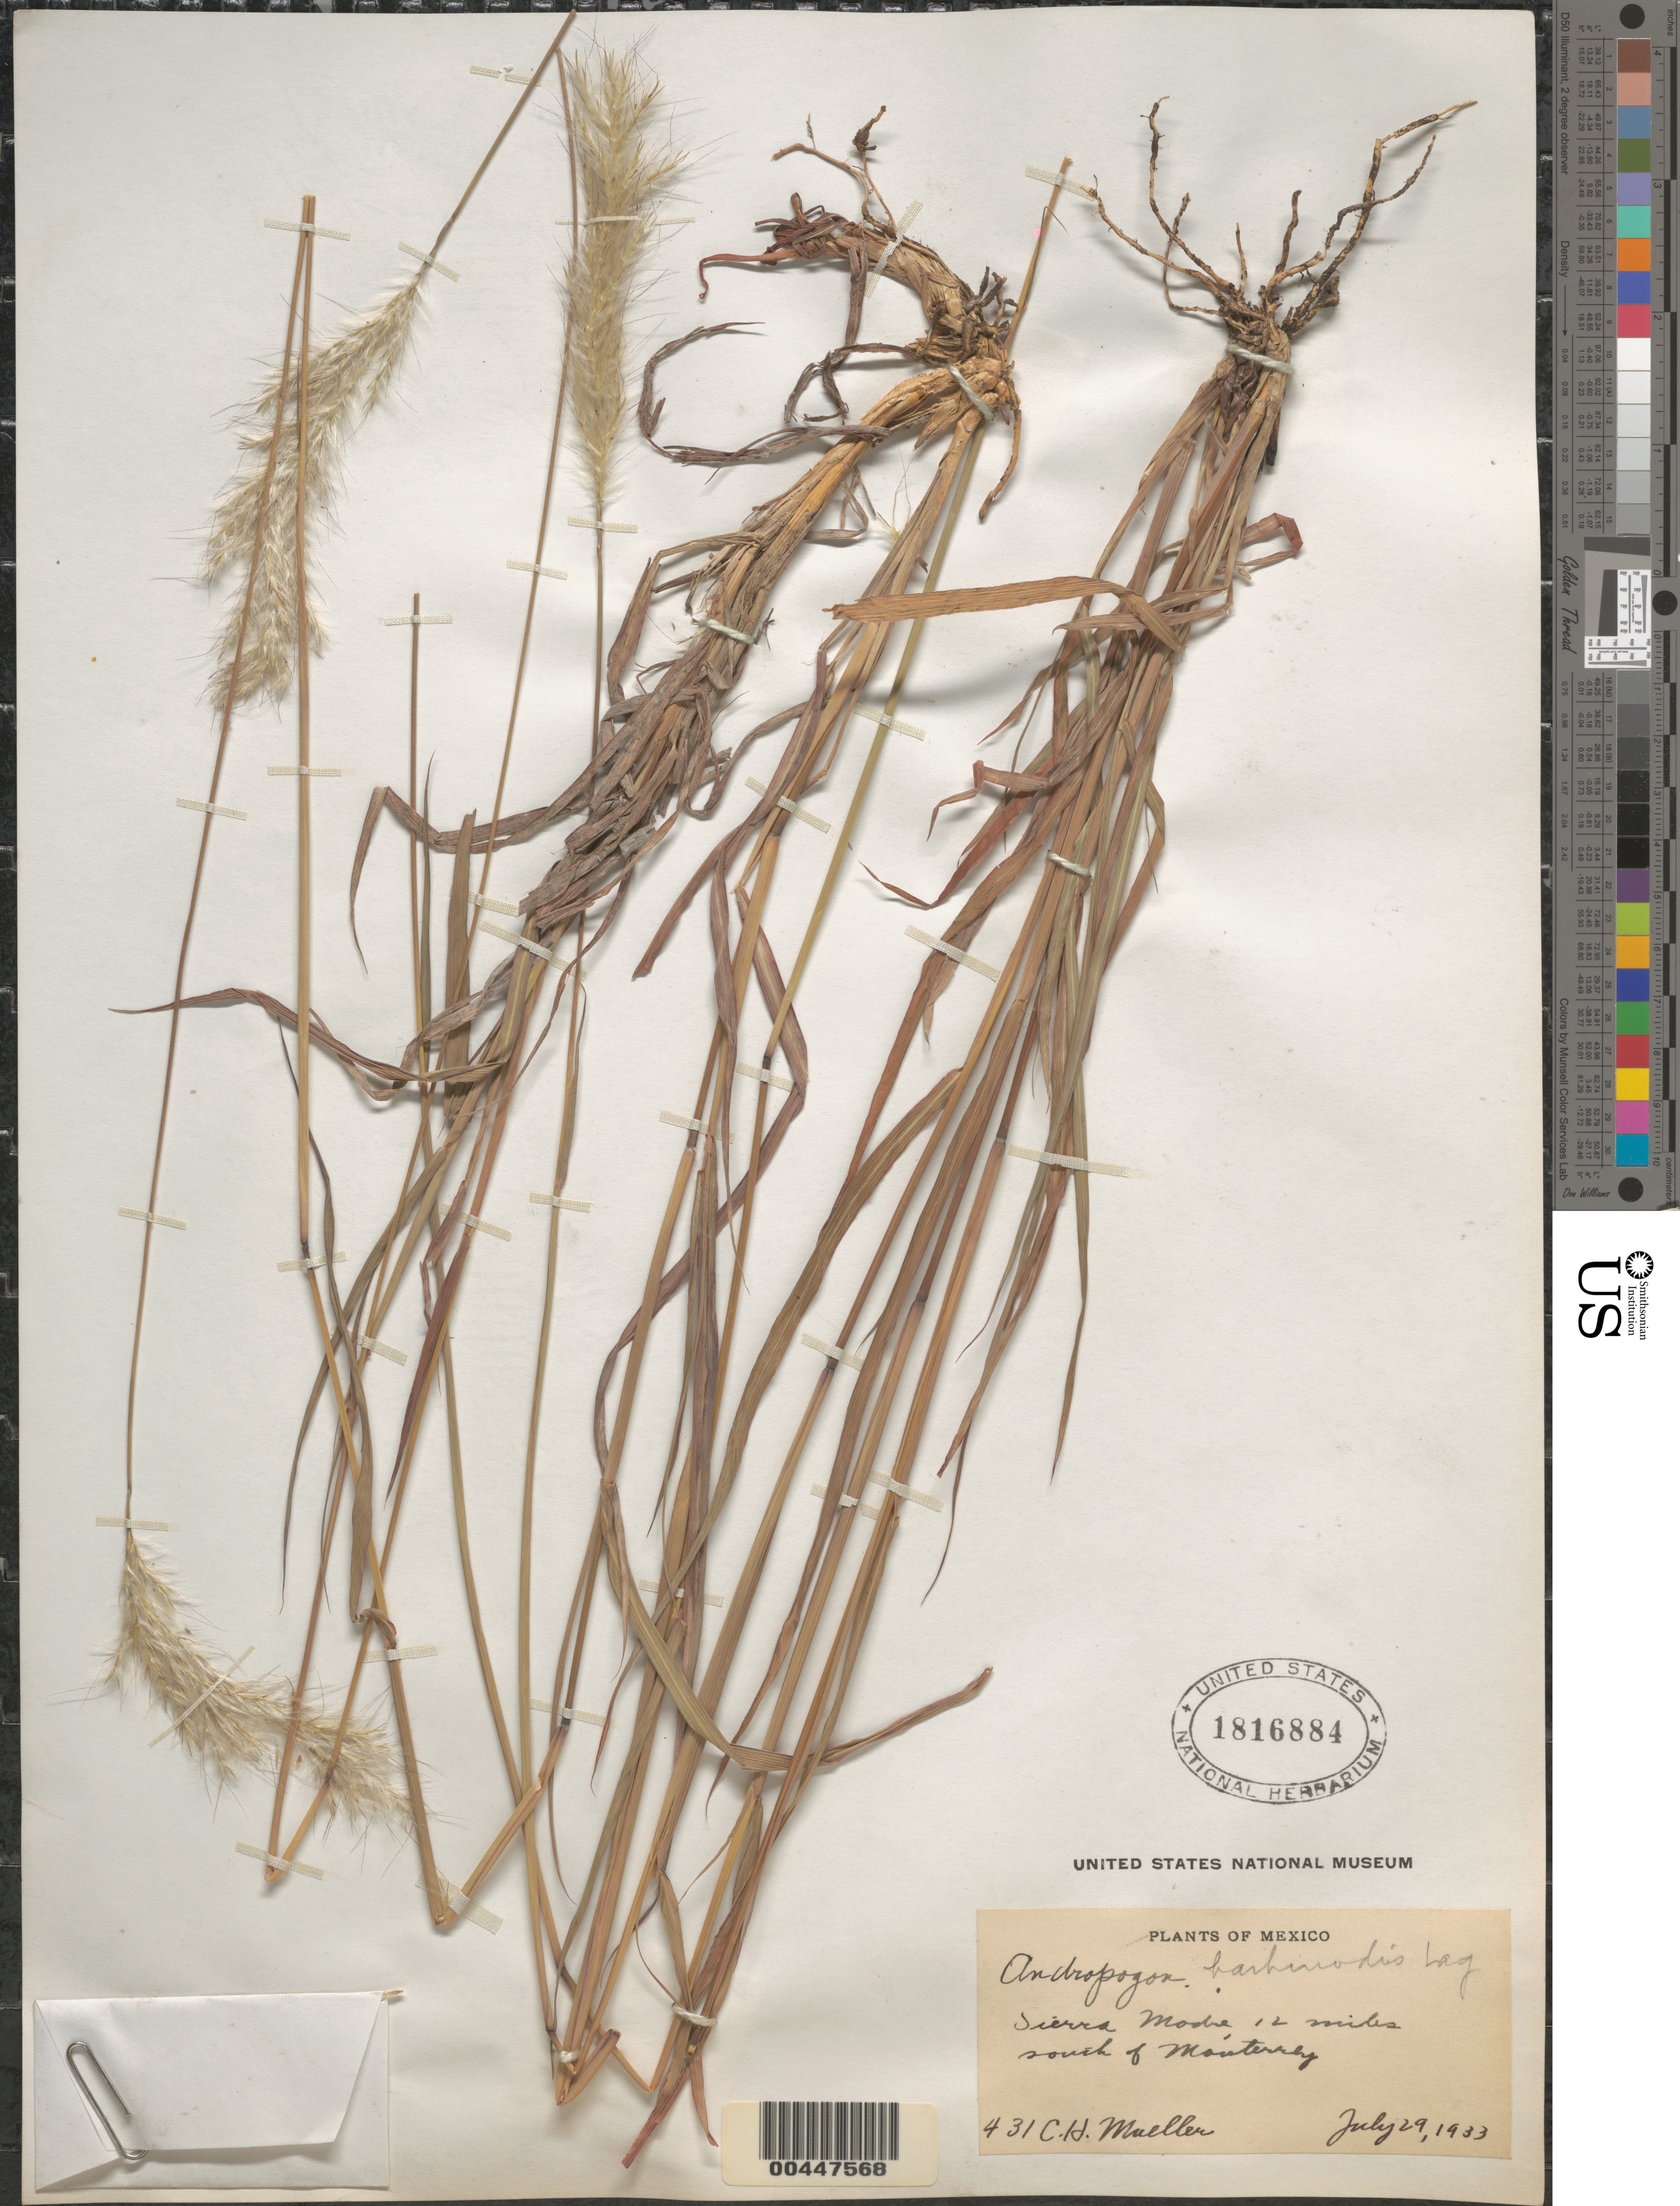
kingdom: Plantae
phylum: Tracheophyta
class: Liliopsida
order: Poales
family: Poaceae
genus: Andropogon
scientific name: Andropogon barbinodis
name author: Lag.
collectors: C. H. Muller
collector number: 431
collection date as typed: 29 Jul 1933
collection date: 1933-07-29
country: Mexico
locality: Sierra Madre, 12 mi S of Monterrey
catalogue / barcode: US 1816884